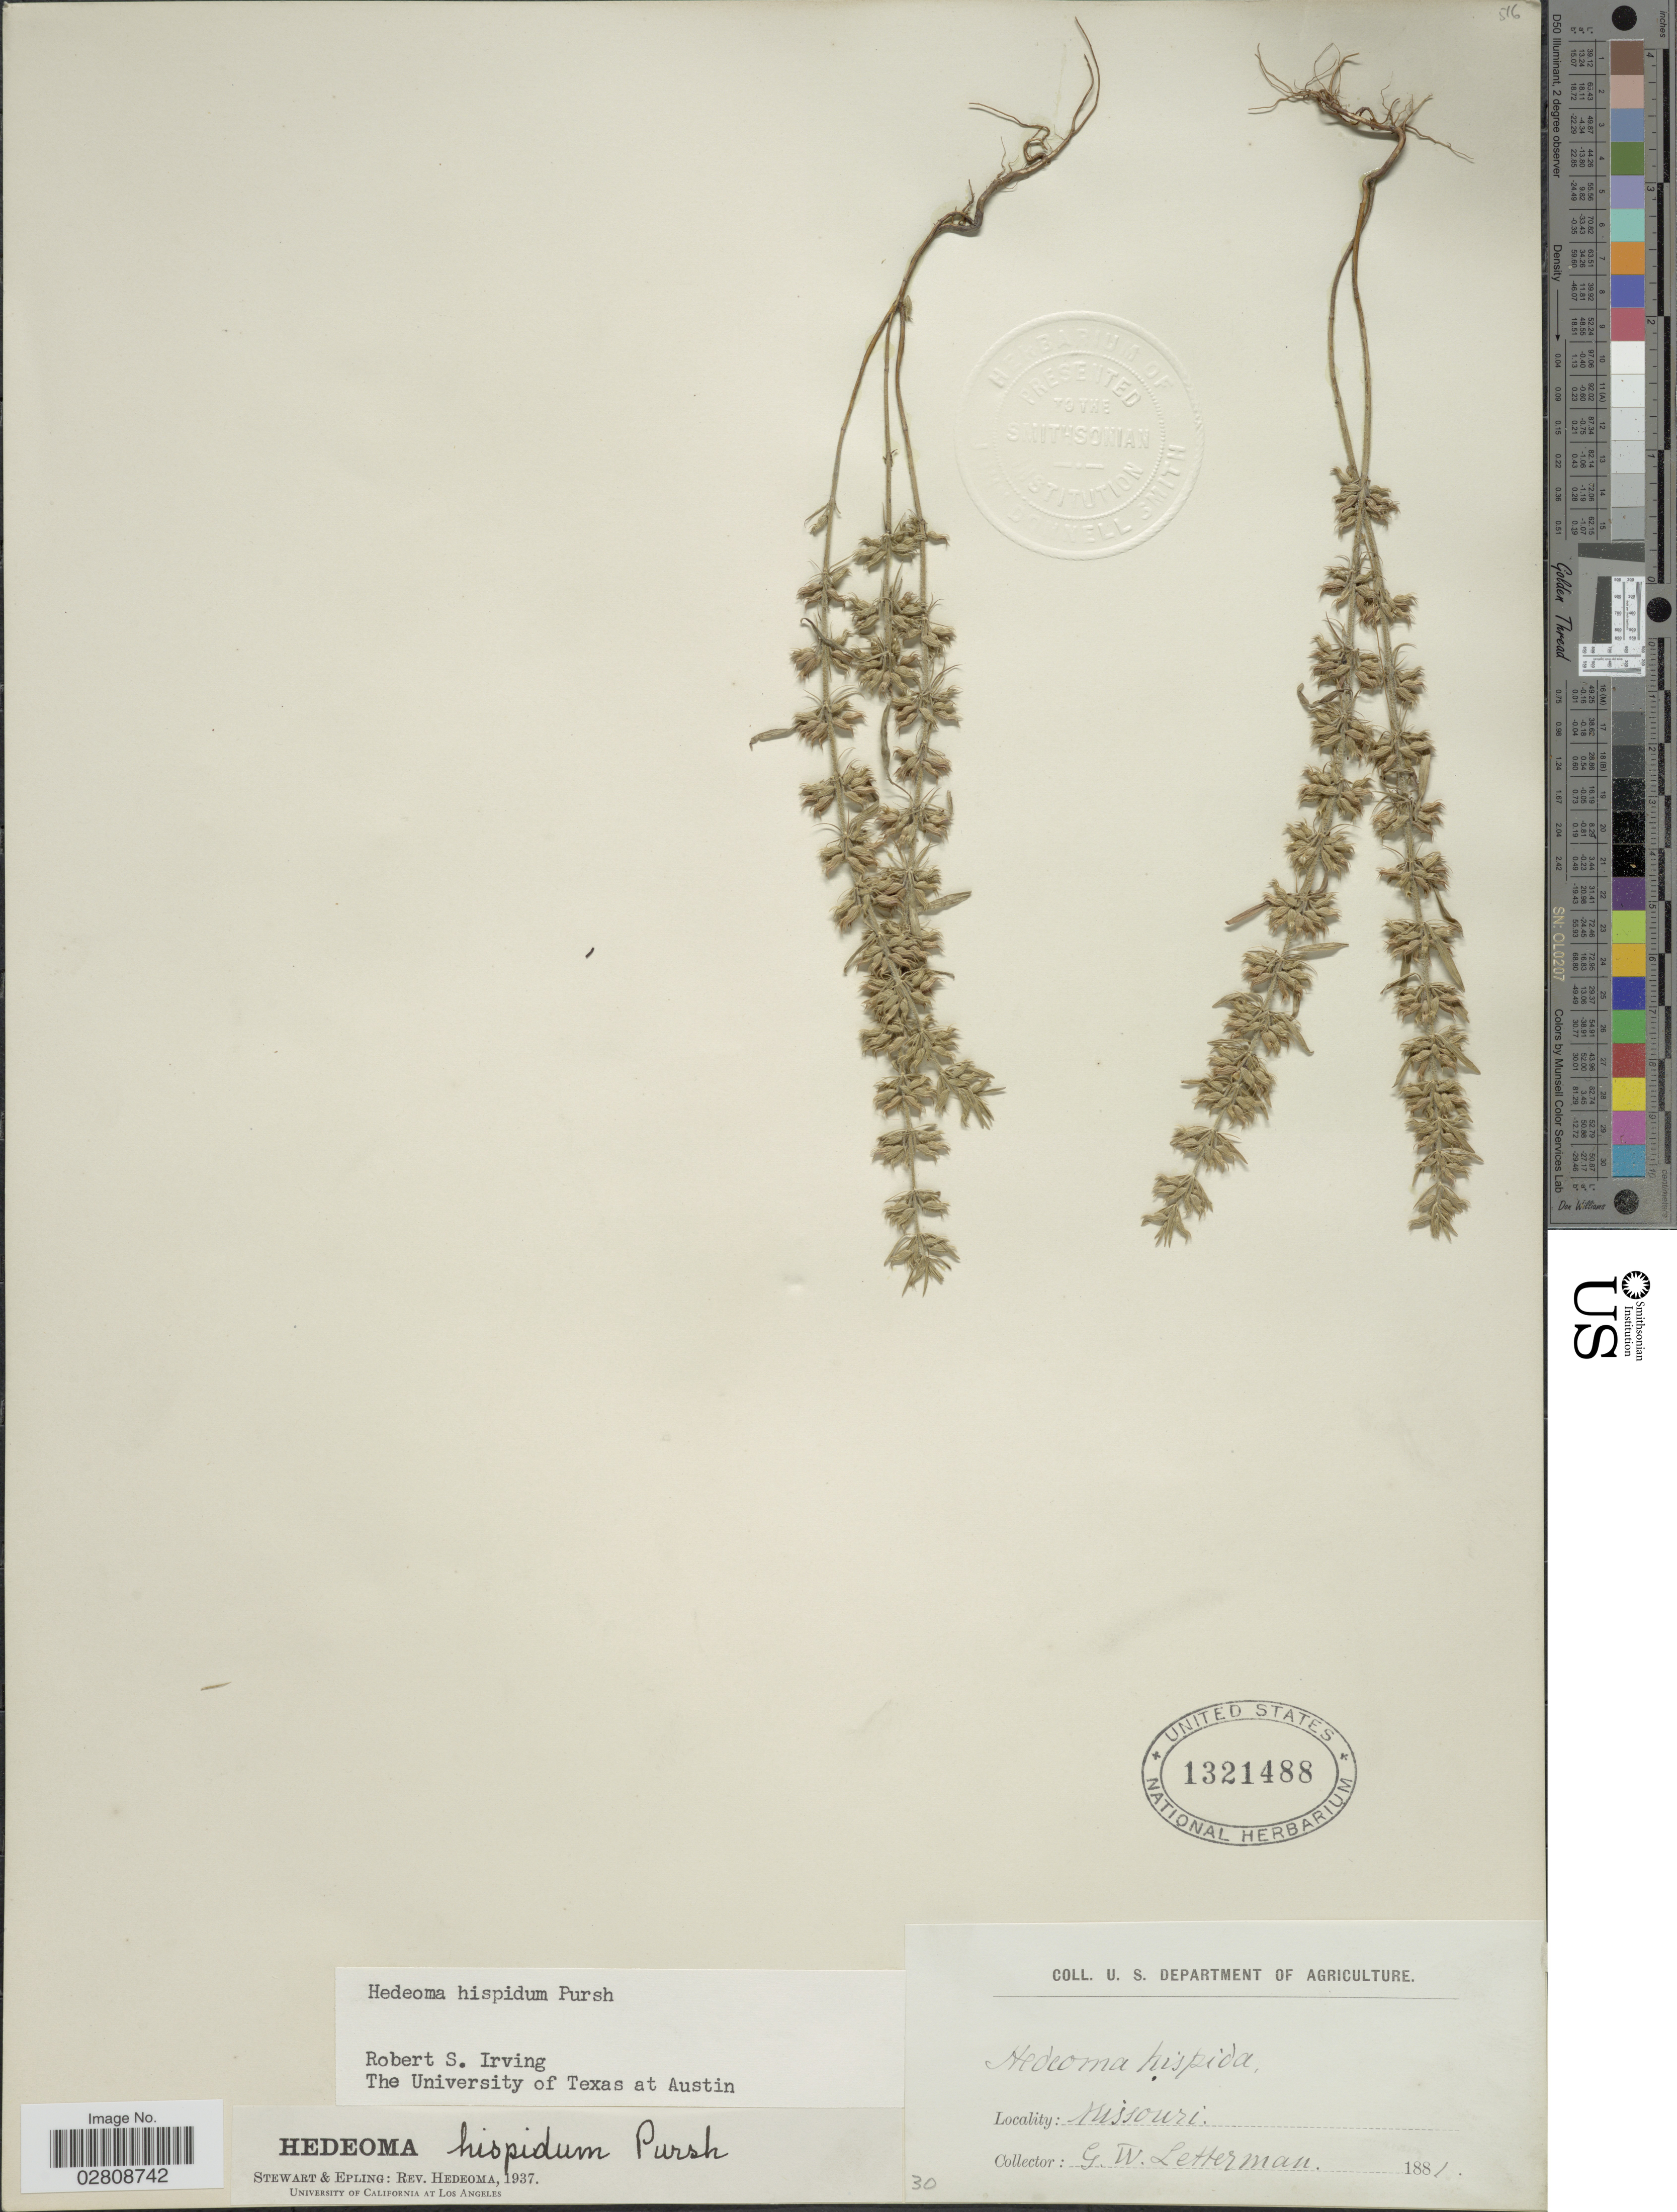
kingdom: Plantae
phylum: Tracheophyta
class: Magnoliopsida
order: Lamiales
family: Lamiaceae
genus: Hedeoma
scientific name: Hedeoma hispida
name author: Pursh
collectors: G. W. Letterman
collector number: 30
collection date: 1881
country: United States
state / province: Missouri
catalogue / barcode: US 1321488